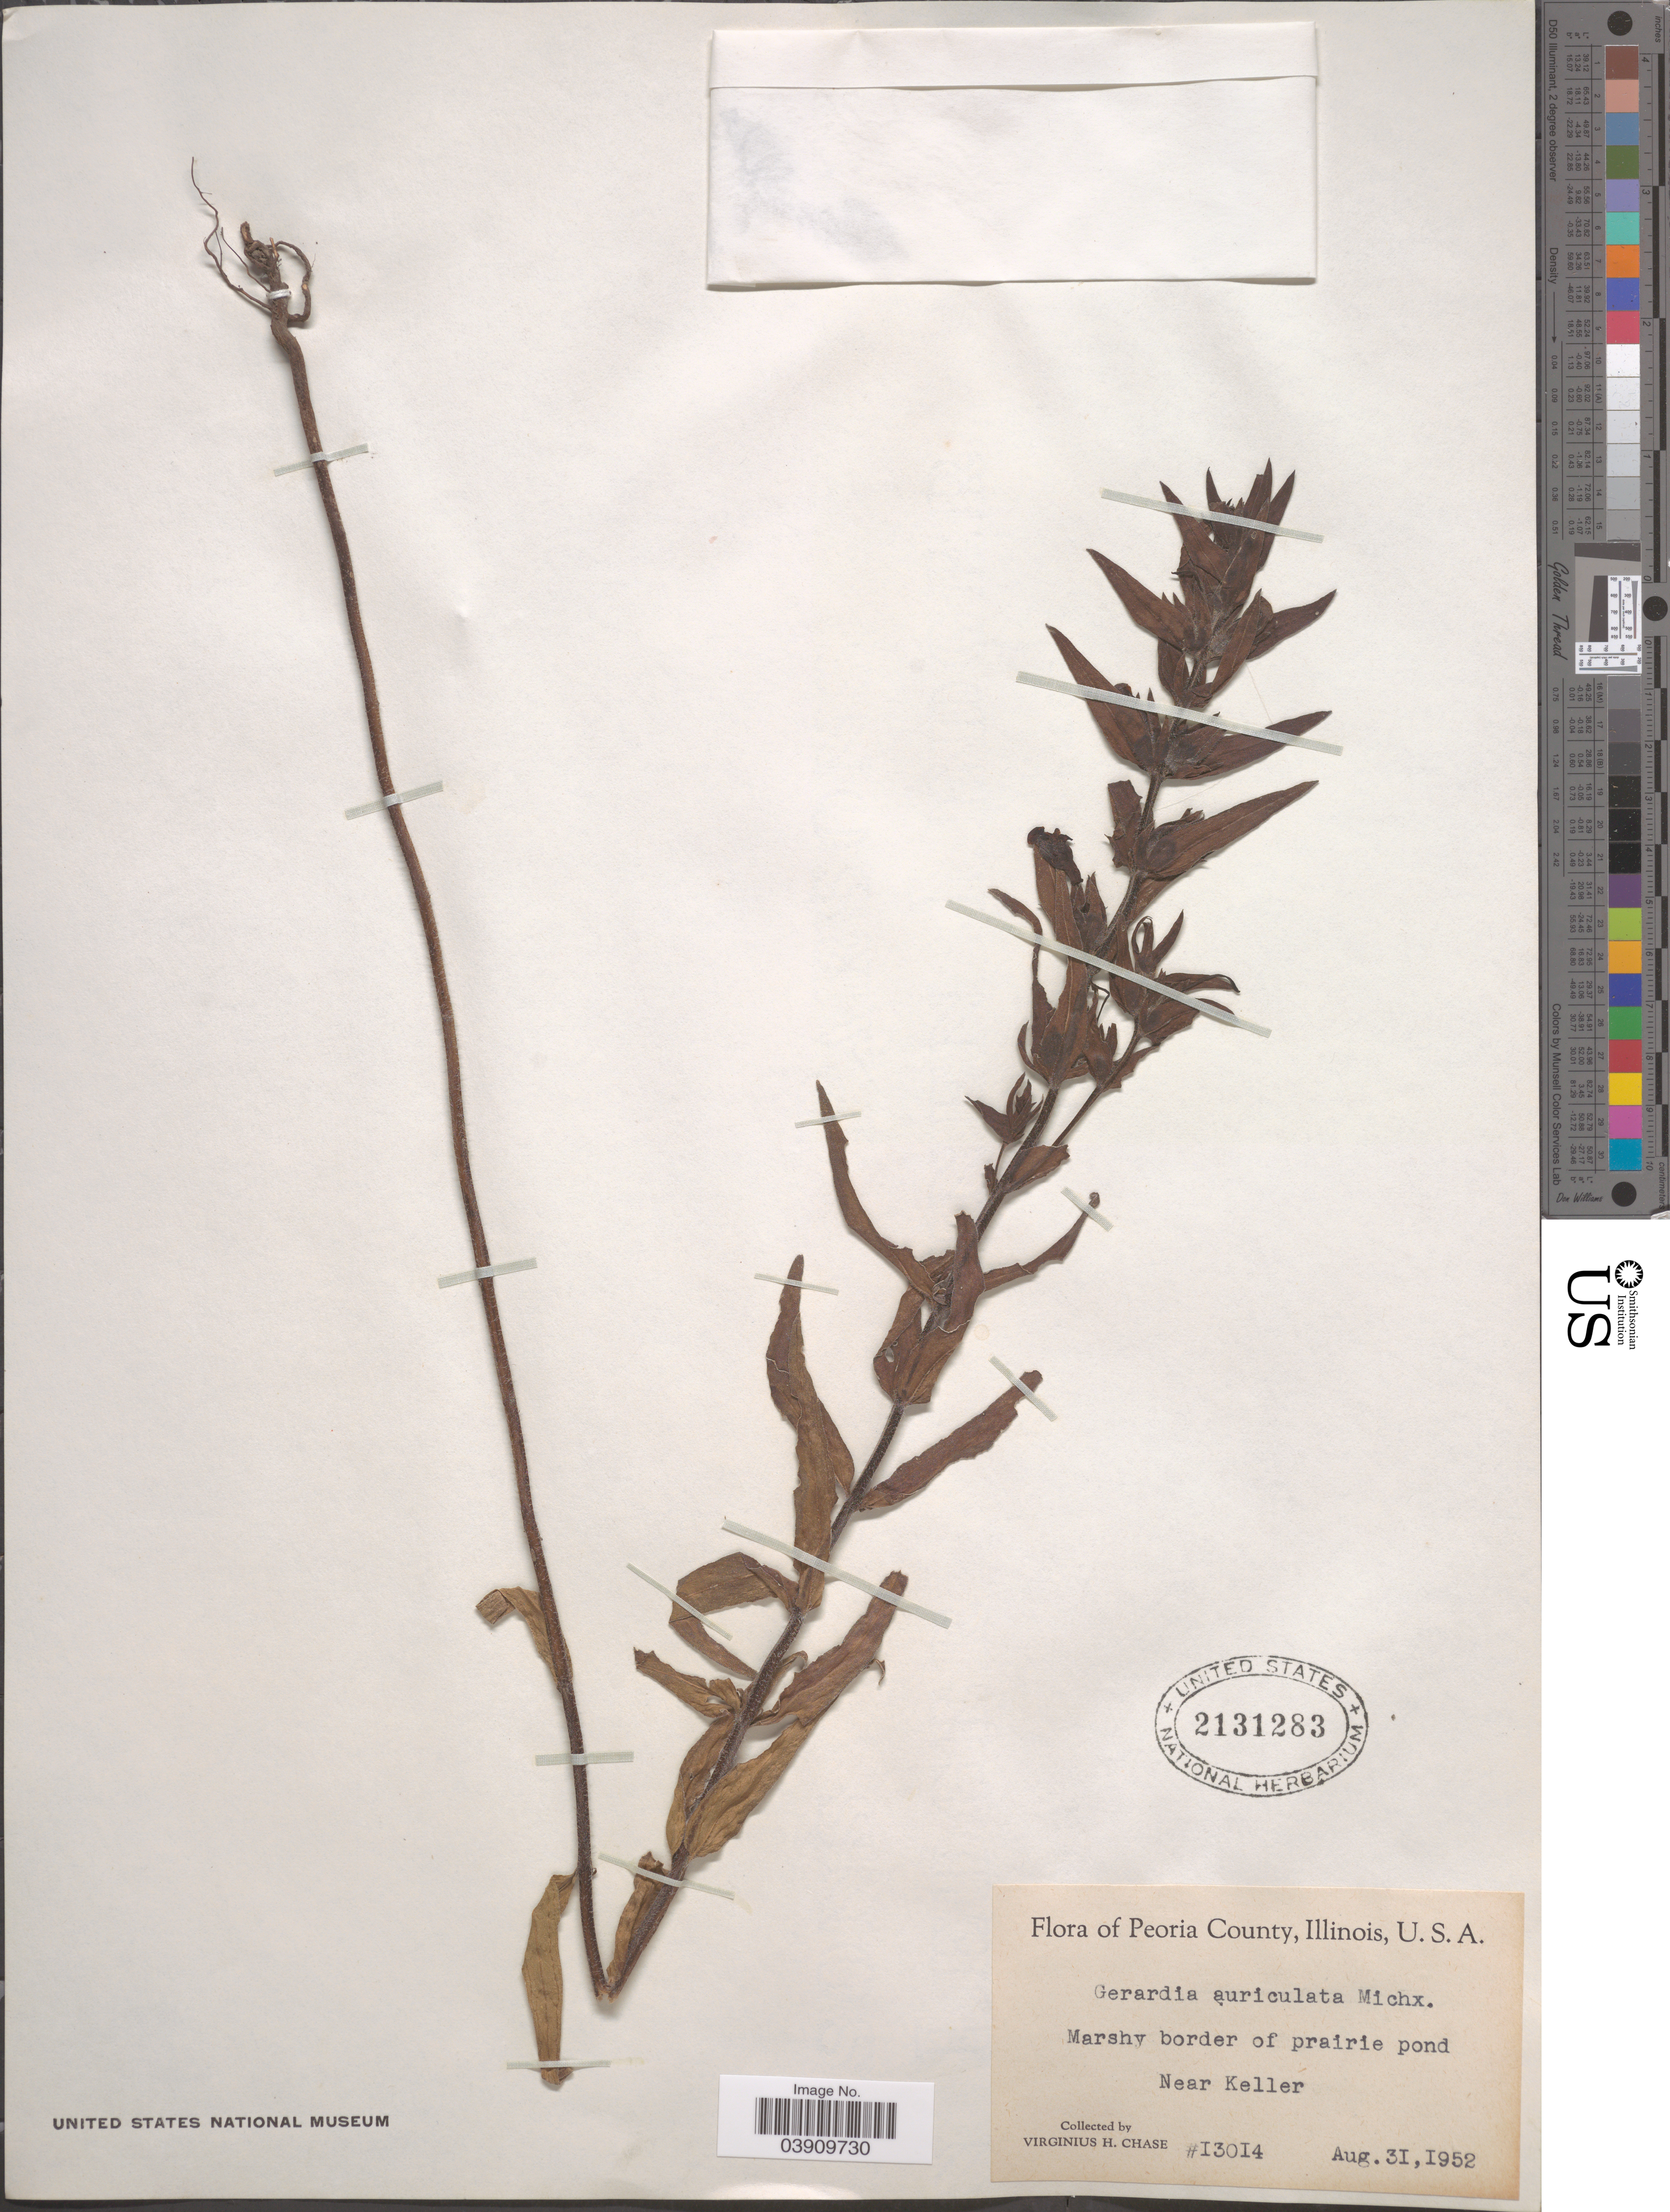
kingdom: Plantae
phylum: Tracheophyta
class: Magnoliopsida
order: Lamiales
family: Orobanchaceae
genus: Tomanthera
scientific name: Tomanthera auriculata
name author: (Michx.) Raf.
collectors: V. H. Chase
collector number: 13014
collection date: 1952-08-31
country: United States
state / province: Illinois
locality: Peoria County. Near Keller.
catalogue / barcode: US 2131283